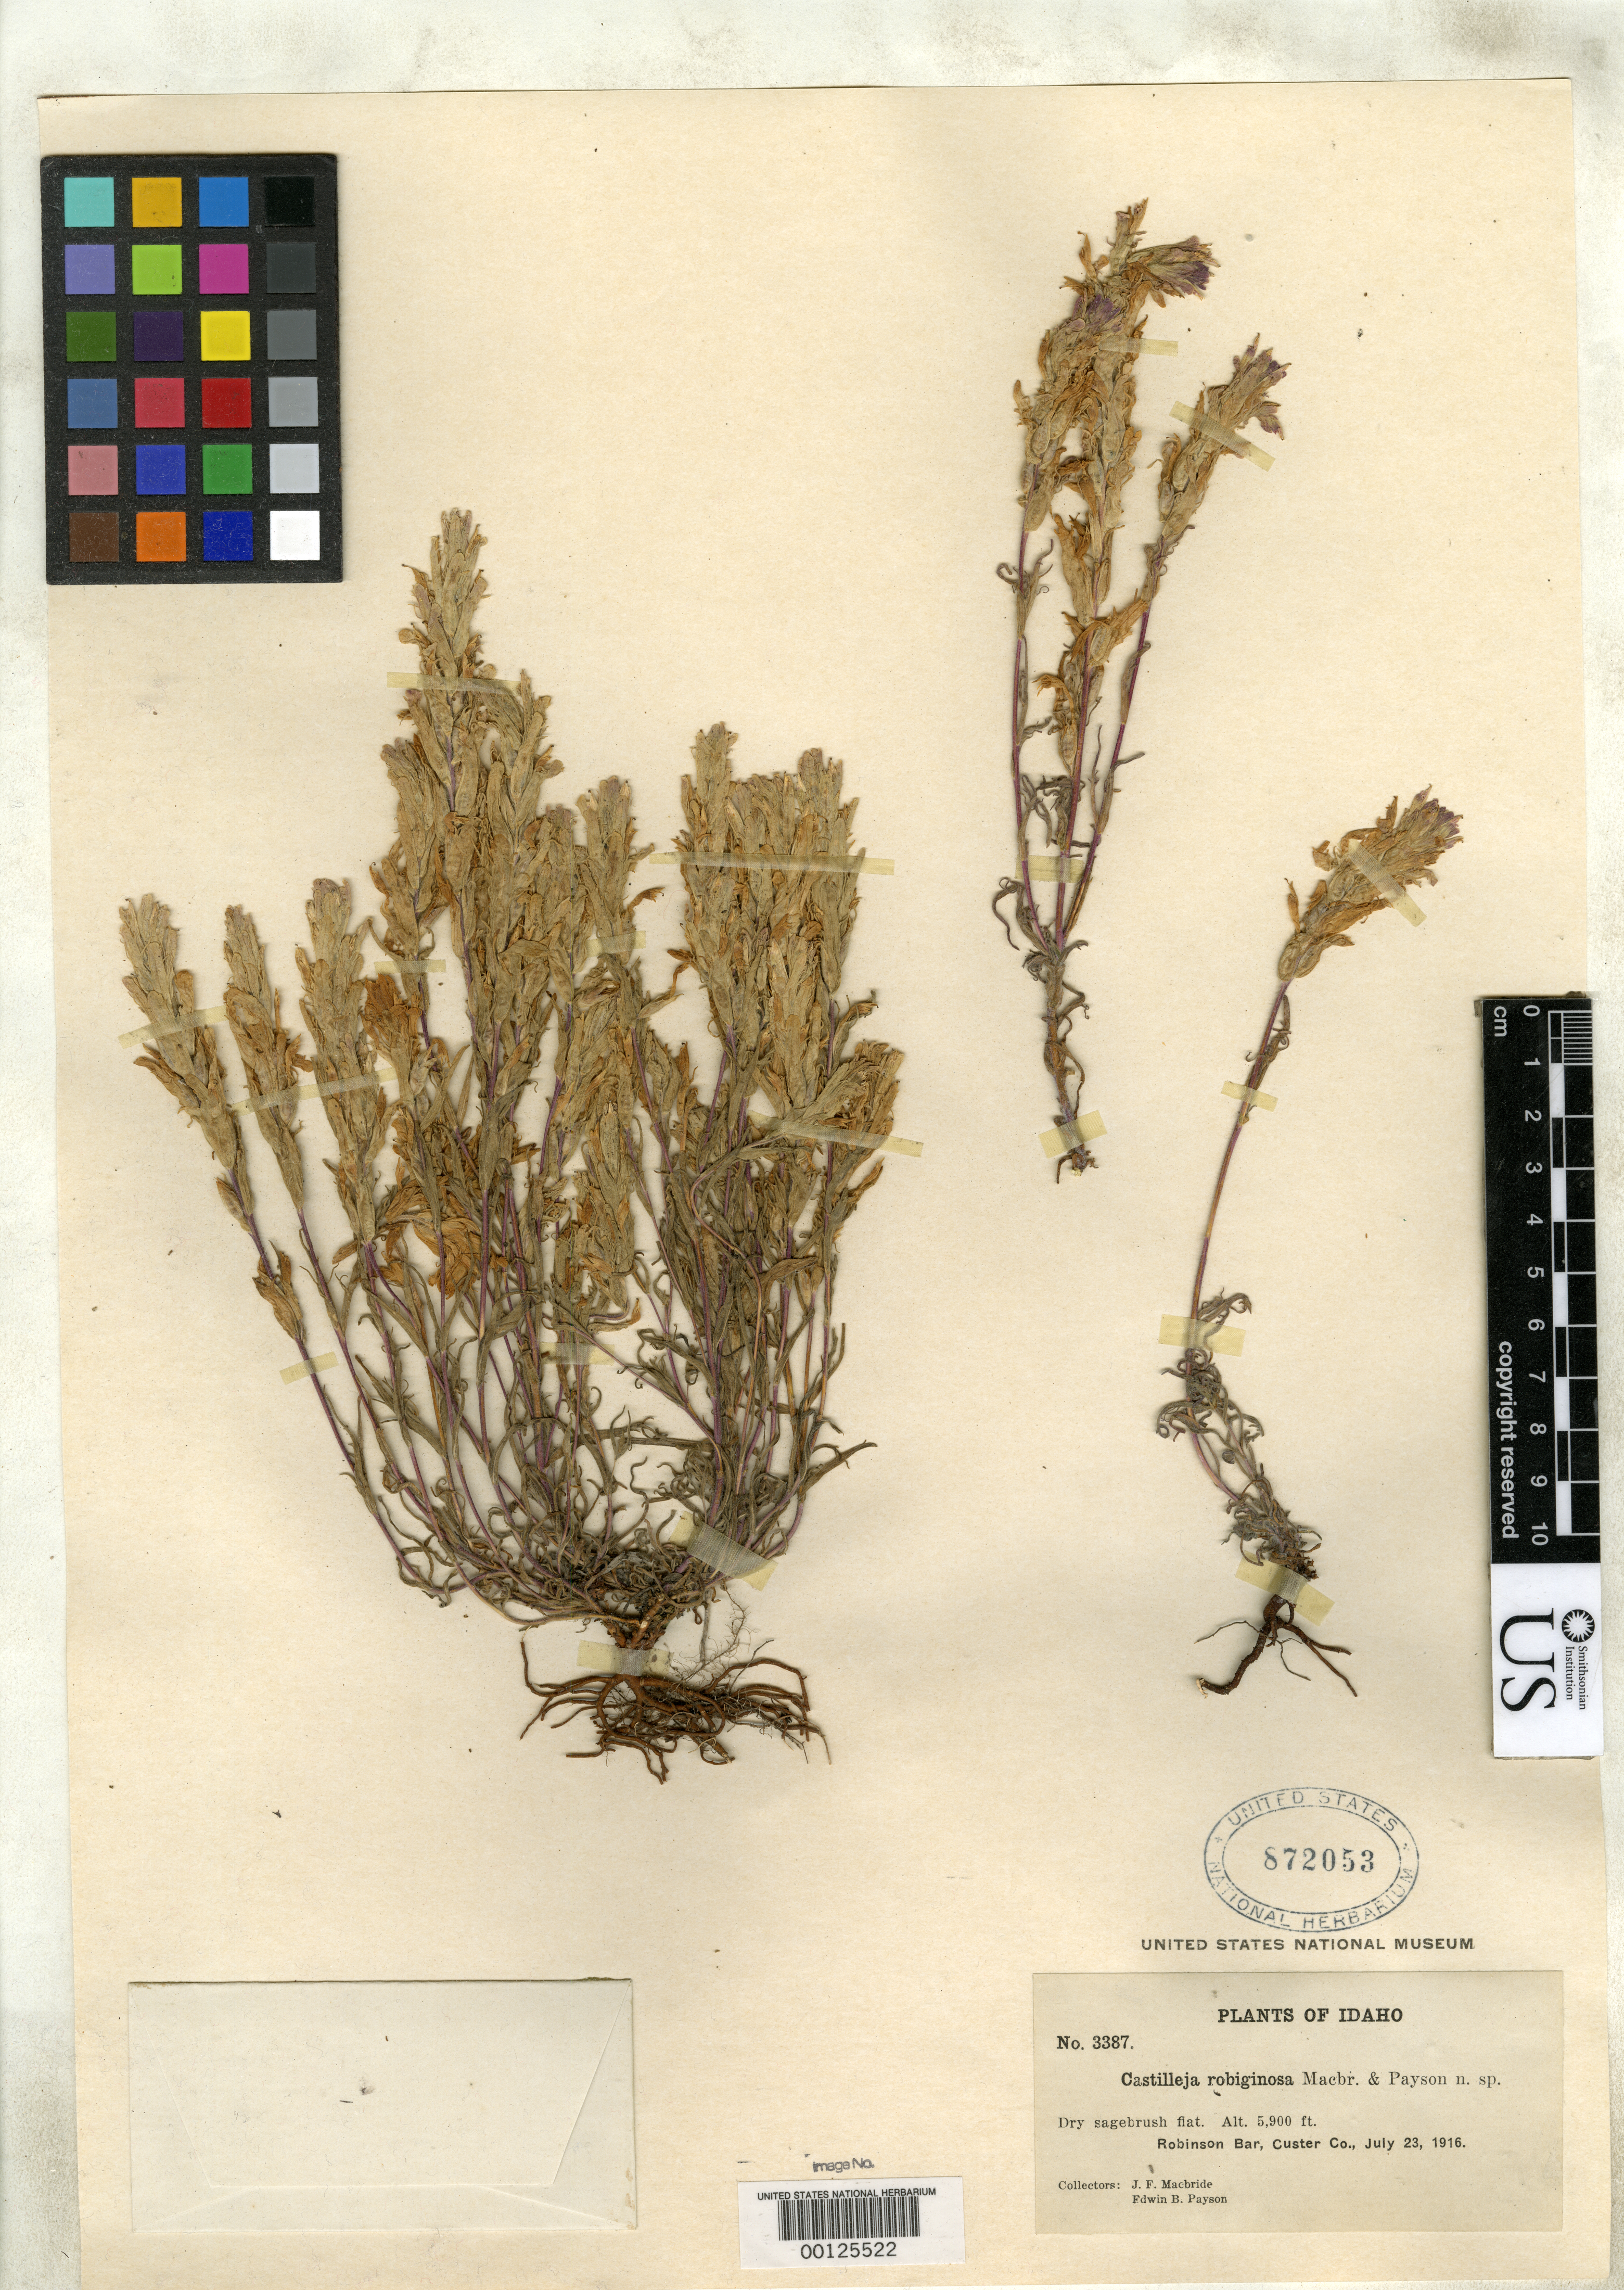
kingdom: Plantae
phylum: Tracheophyta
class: Magnoliopsida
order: Lamiales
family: Orobanchaceae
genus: Castilleja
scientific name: Castilleja robiginosa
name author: J.F. Macbr. & Payson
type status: Isotype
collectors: J. F. Macbride & E. B. Payson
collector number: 3387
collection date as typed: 23 Jul 1916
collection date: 1916-07-23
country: United States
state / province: Idaho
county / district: Custer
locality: Robinson Bar.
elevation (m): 1798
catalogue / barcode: US 872053